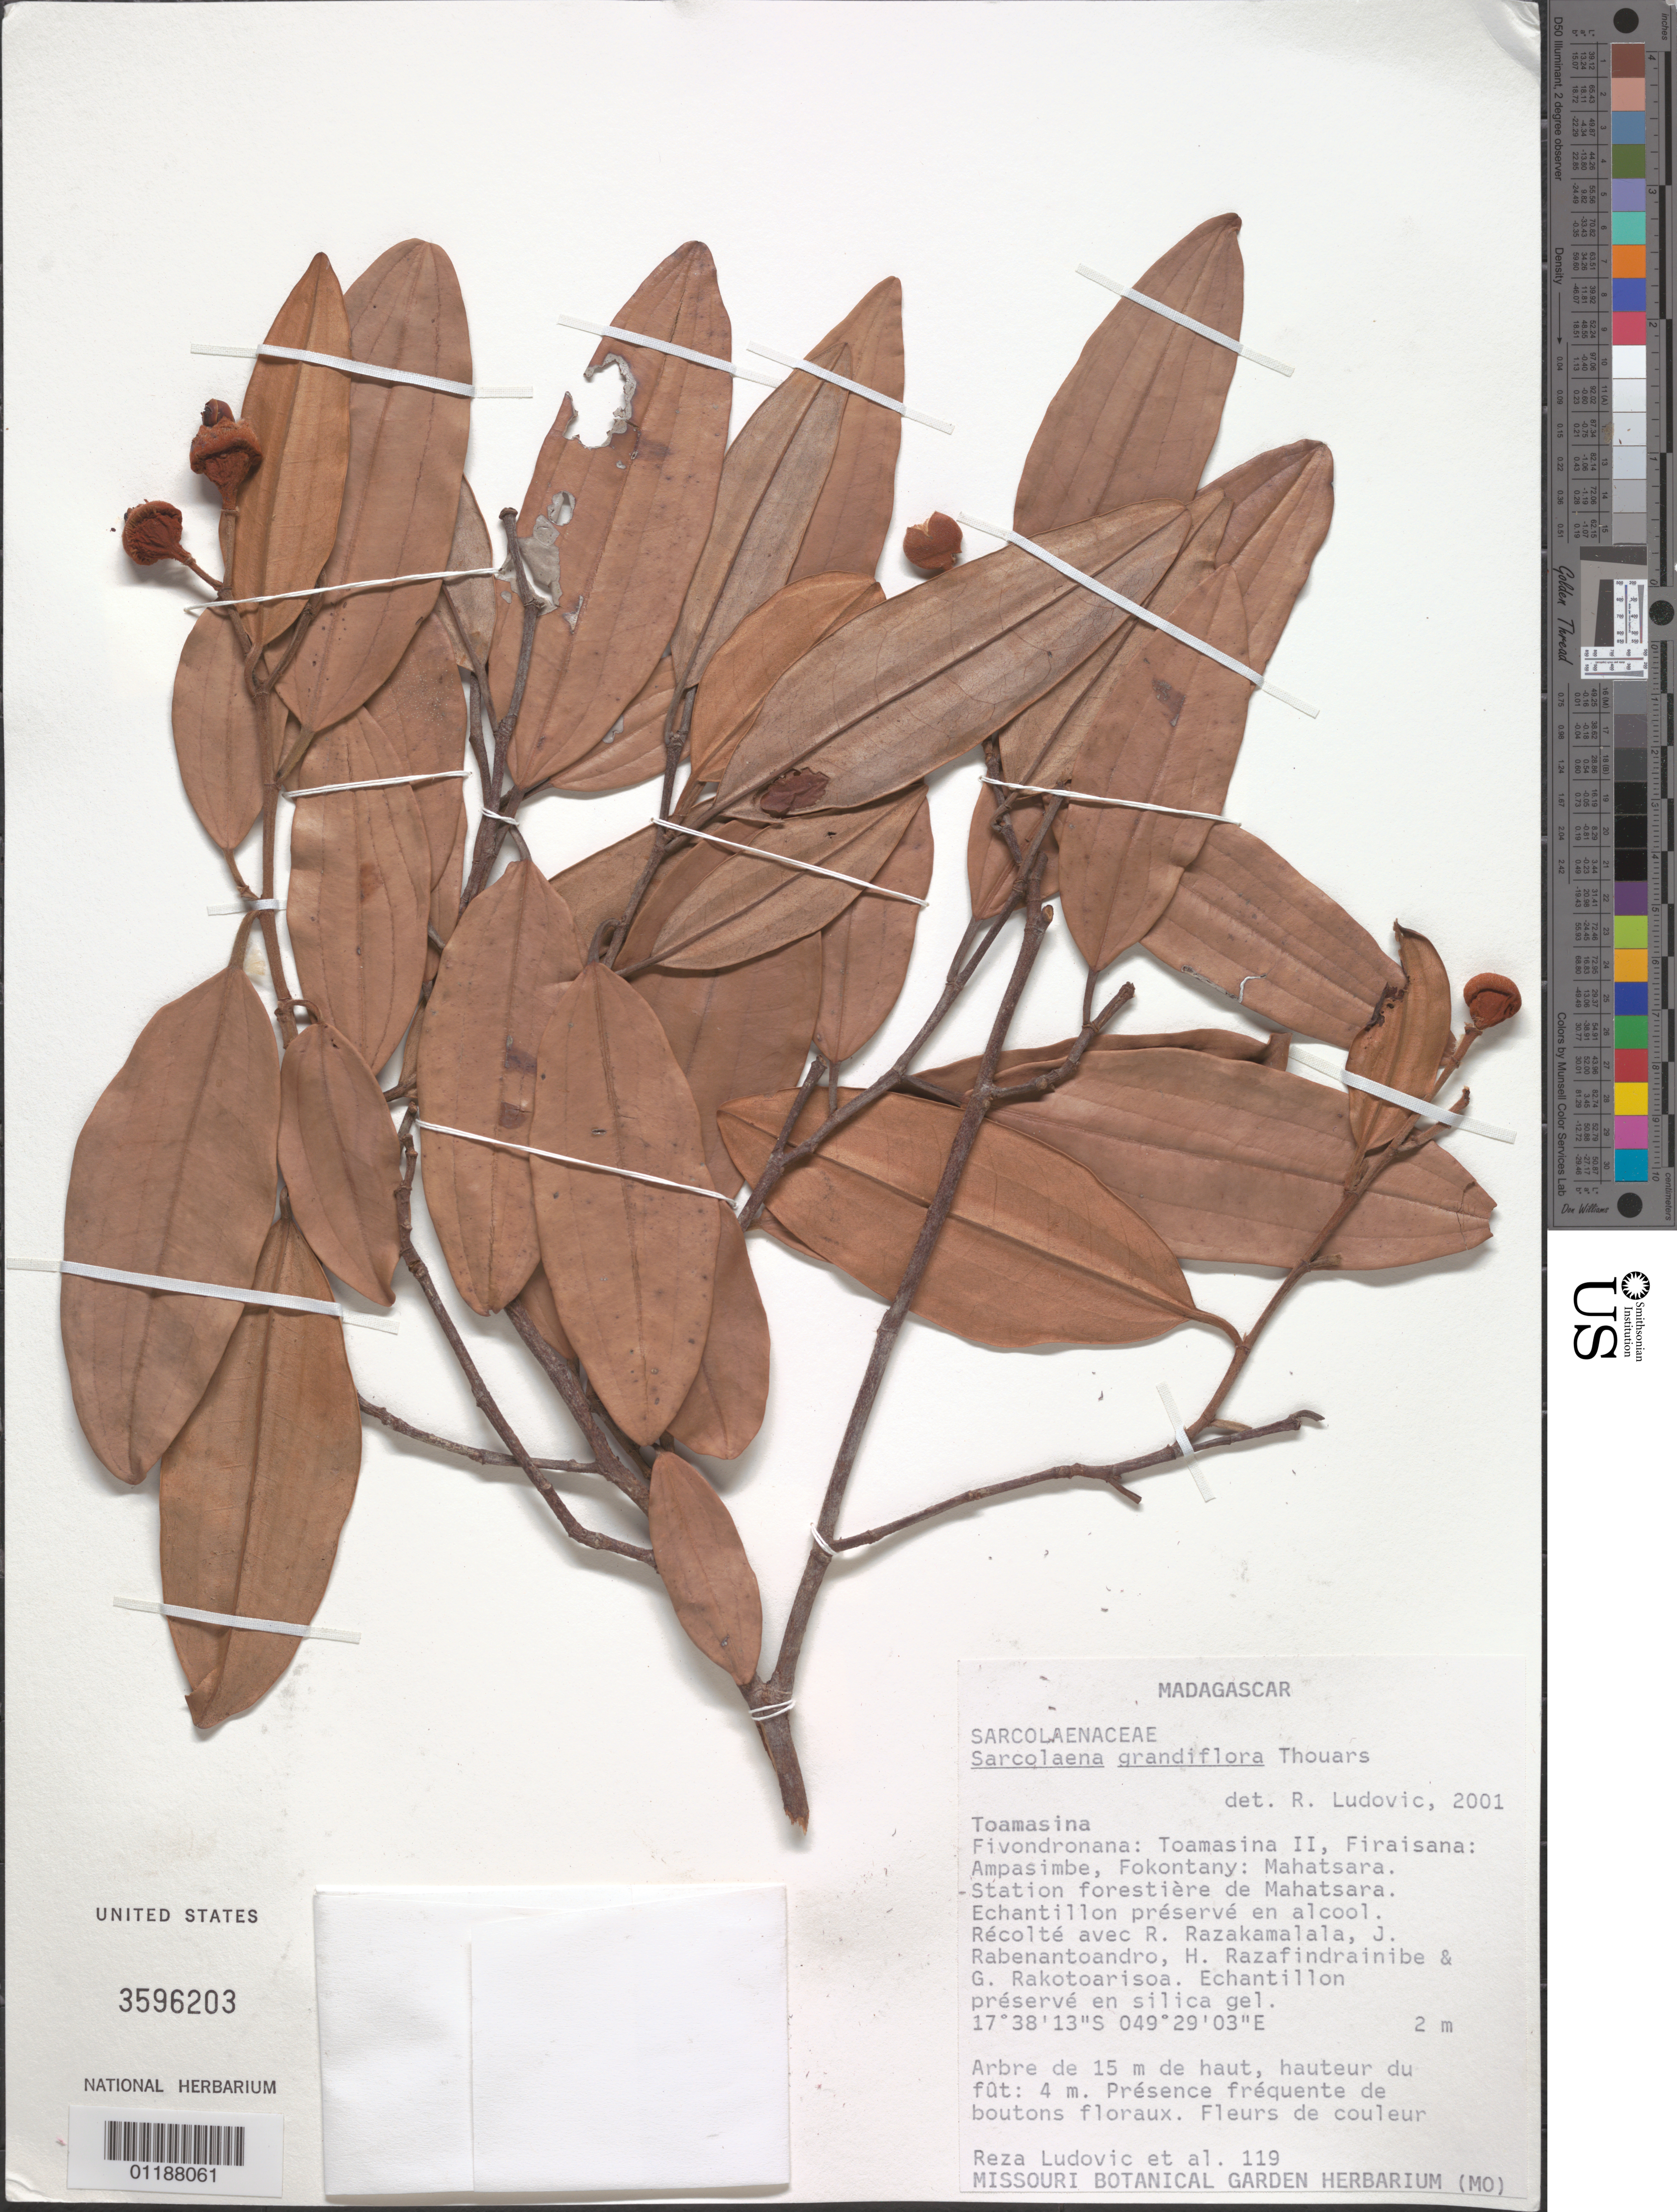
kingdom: Plantae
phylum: Tracheophyta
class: Magnoliopsida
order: Malvales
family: Sarcolaenaceae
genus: Sarcolaena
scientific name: Sarcolaena grandiflora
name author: Thouars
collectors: R. Ludovic, R. Razakamalala, J. Rabenantoandro, H. Razafindrainibe & G. Rakotoarisoa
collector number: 119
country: Madagascar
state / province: Atsinanana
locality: Fivondronana, Toamasina II, Firaisana, Ampasimbe, Fokontanay, Mahatsara. Station Forestiere de Mahatsara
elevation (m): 2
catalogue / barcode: US 3596203